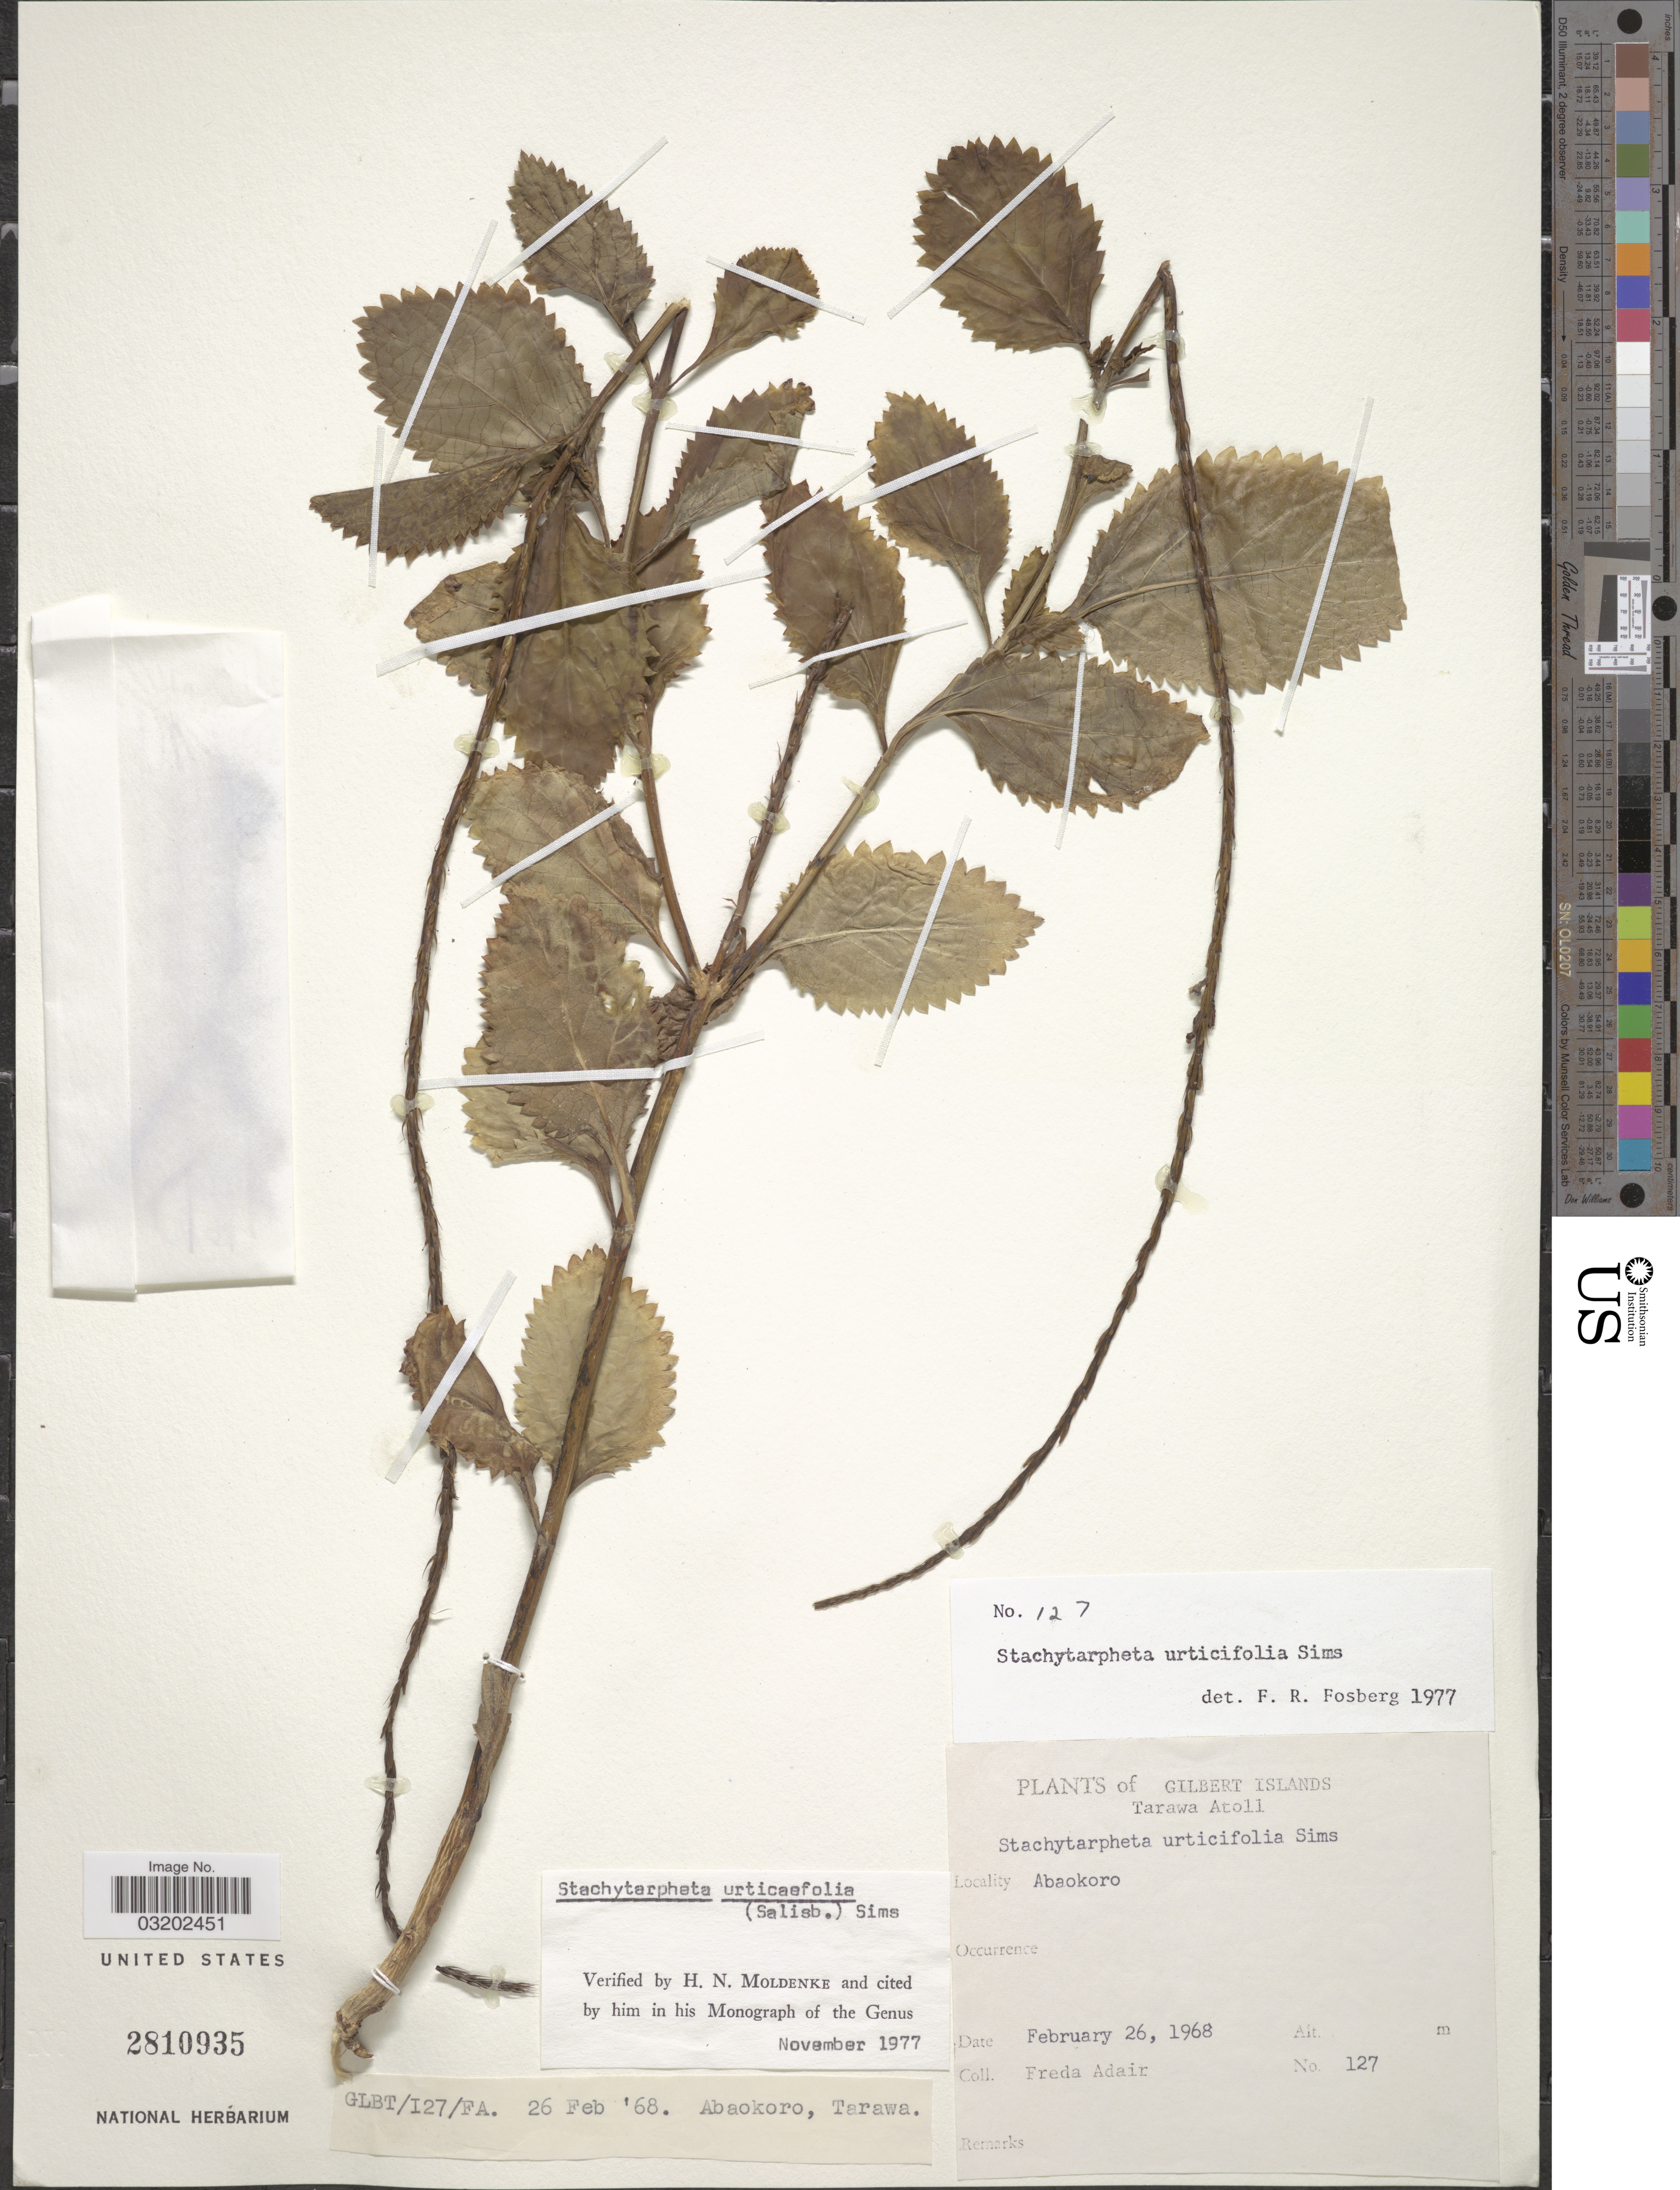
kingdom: Plantae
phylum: Tracheophyta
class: Magnoliopsida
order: Lamiales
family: Verbenaceae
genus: Stachytarpheta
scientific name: Stachytarpheta urticifolia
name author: Sims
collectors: F. Adair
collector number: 127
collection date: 1968-02-26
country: Kiribati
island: Tarawa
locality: Gilbert Islands, Tarawa Atoll. Abaokoro.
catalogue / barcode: US 2810935